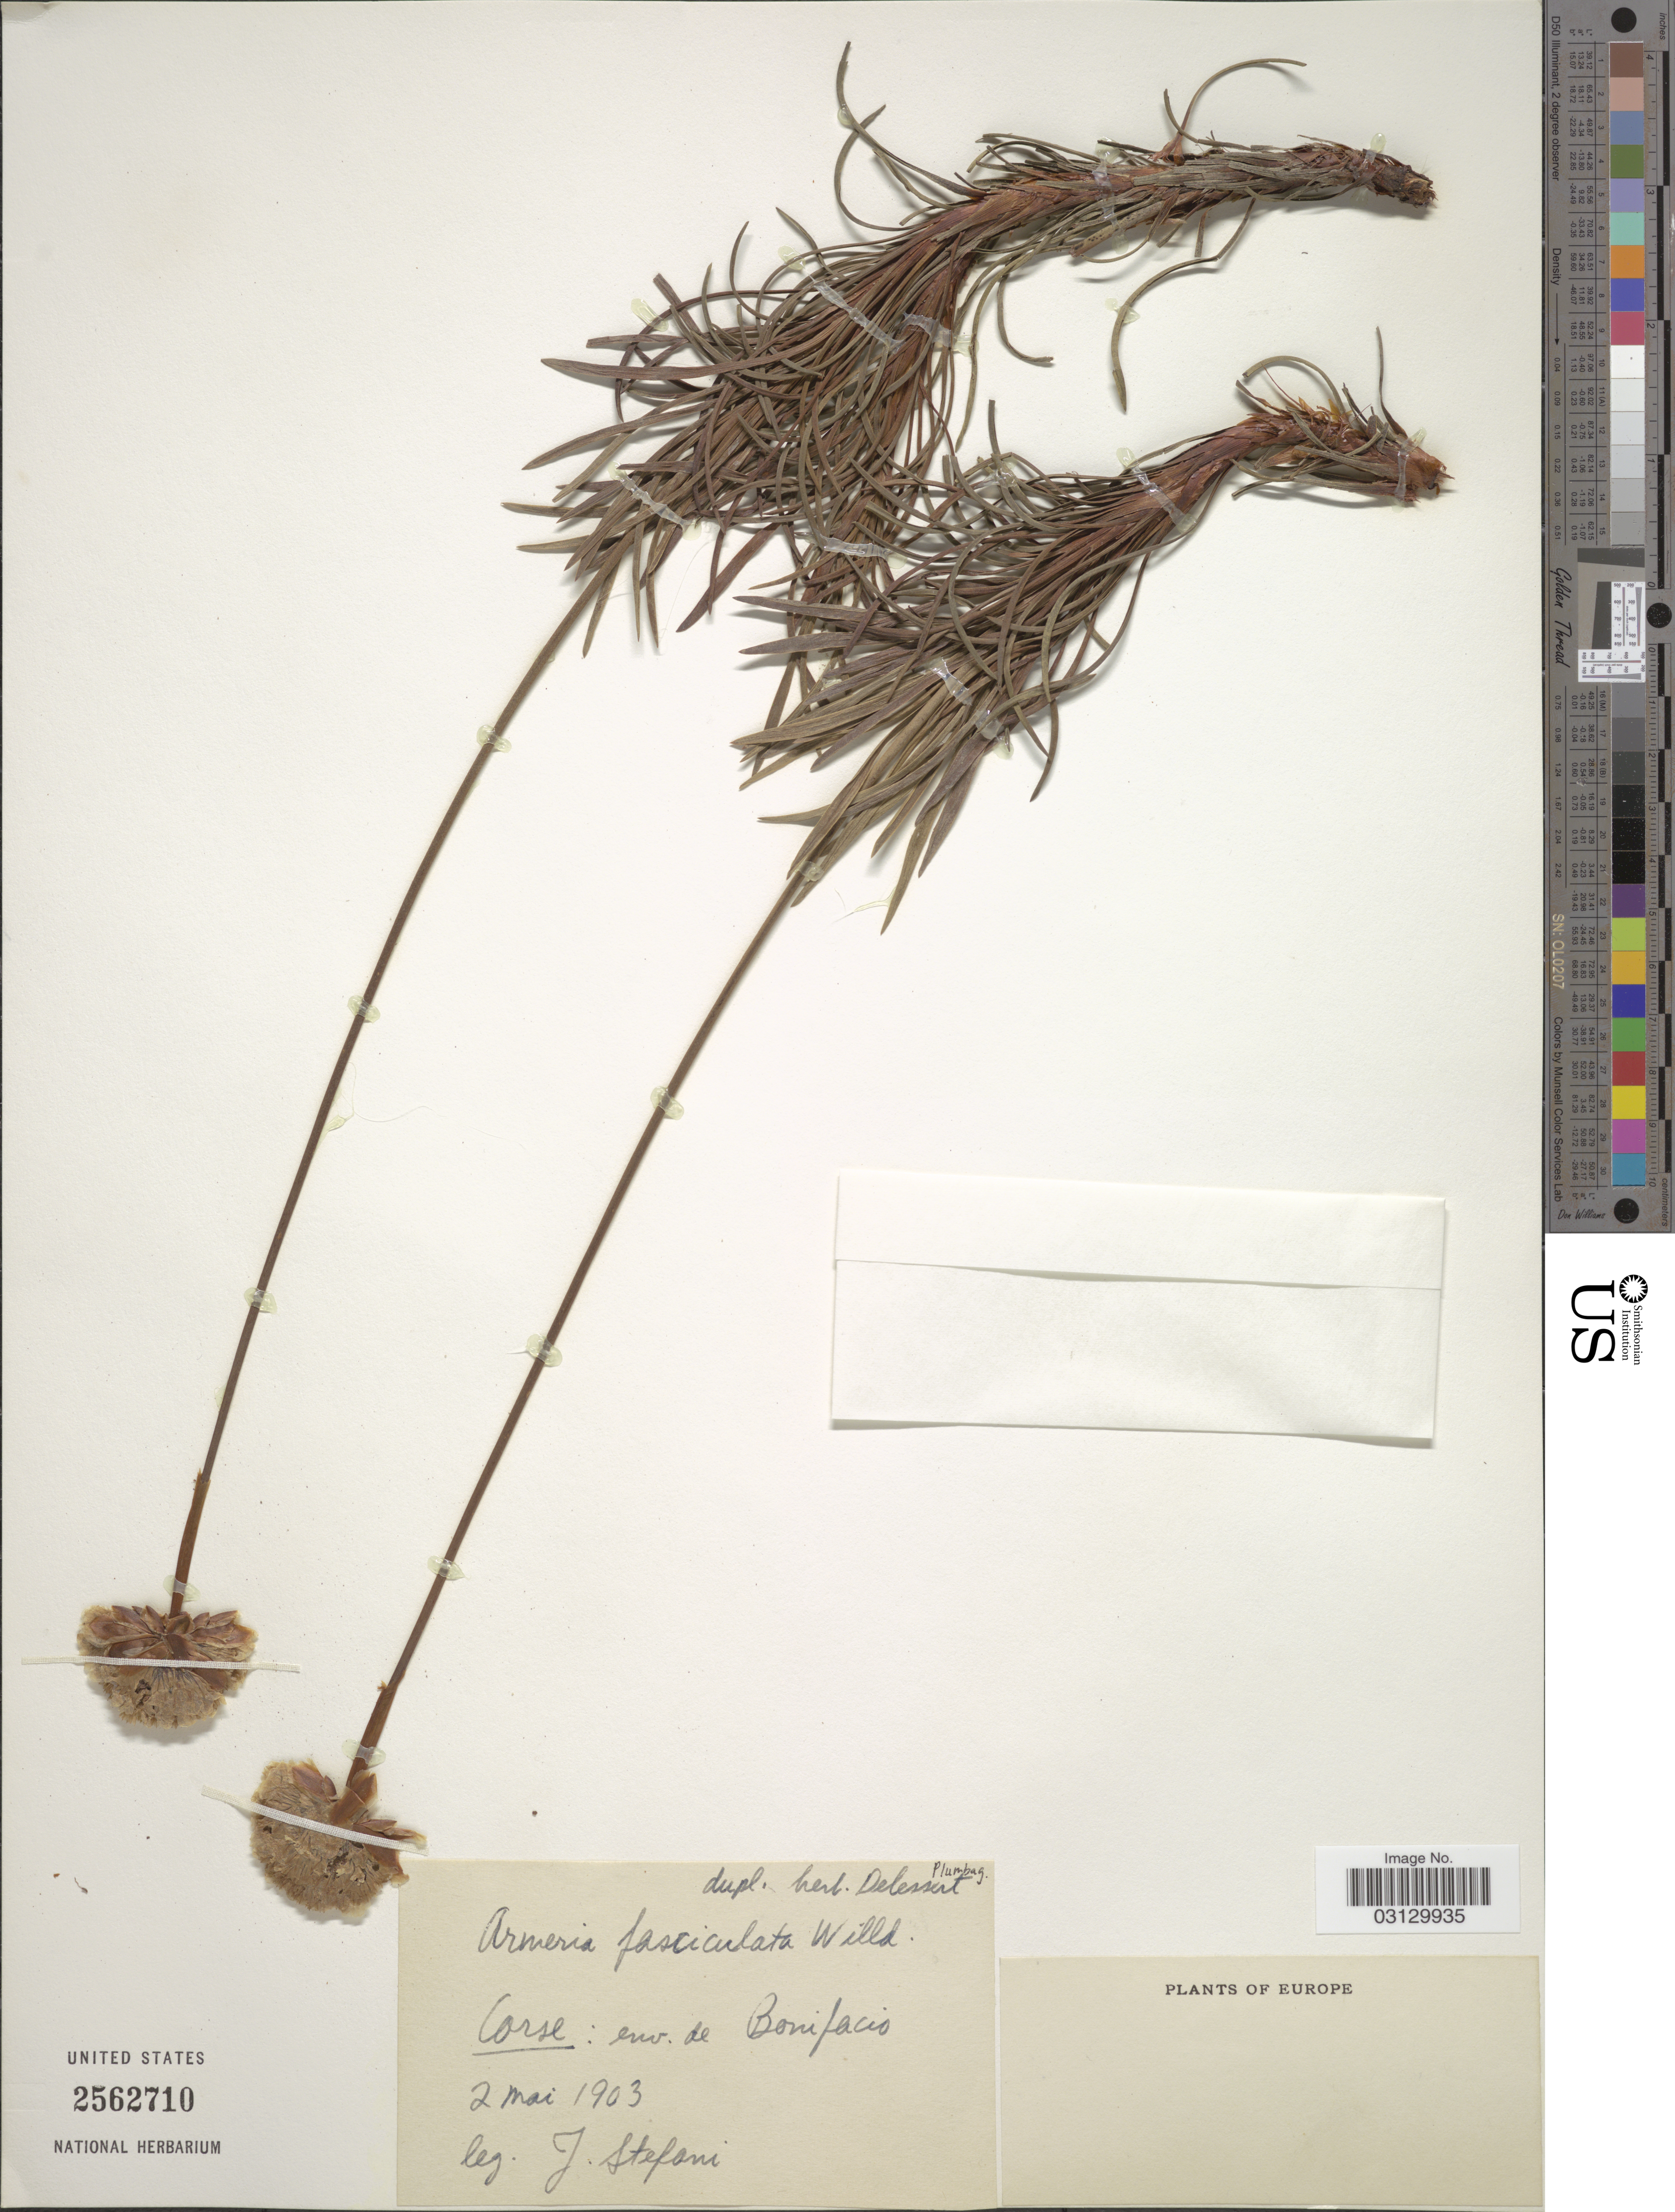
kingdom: Plantae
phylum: Tracheophyta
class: Magnoliopsida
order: Caryophyllales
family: Plumbaginaceae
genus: Armeria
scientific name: Armeria fasciculata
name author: (Vent.) Willd.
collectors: J. Stefani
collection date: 1903-05-02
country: France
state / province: Corsica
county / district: Corse-du-Sud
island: Corse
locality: Corse: Env. de Bonifacio.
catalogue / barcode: US 2562710